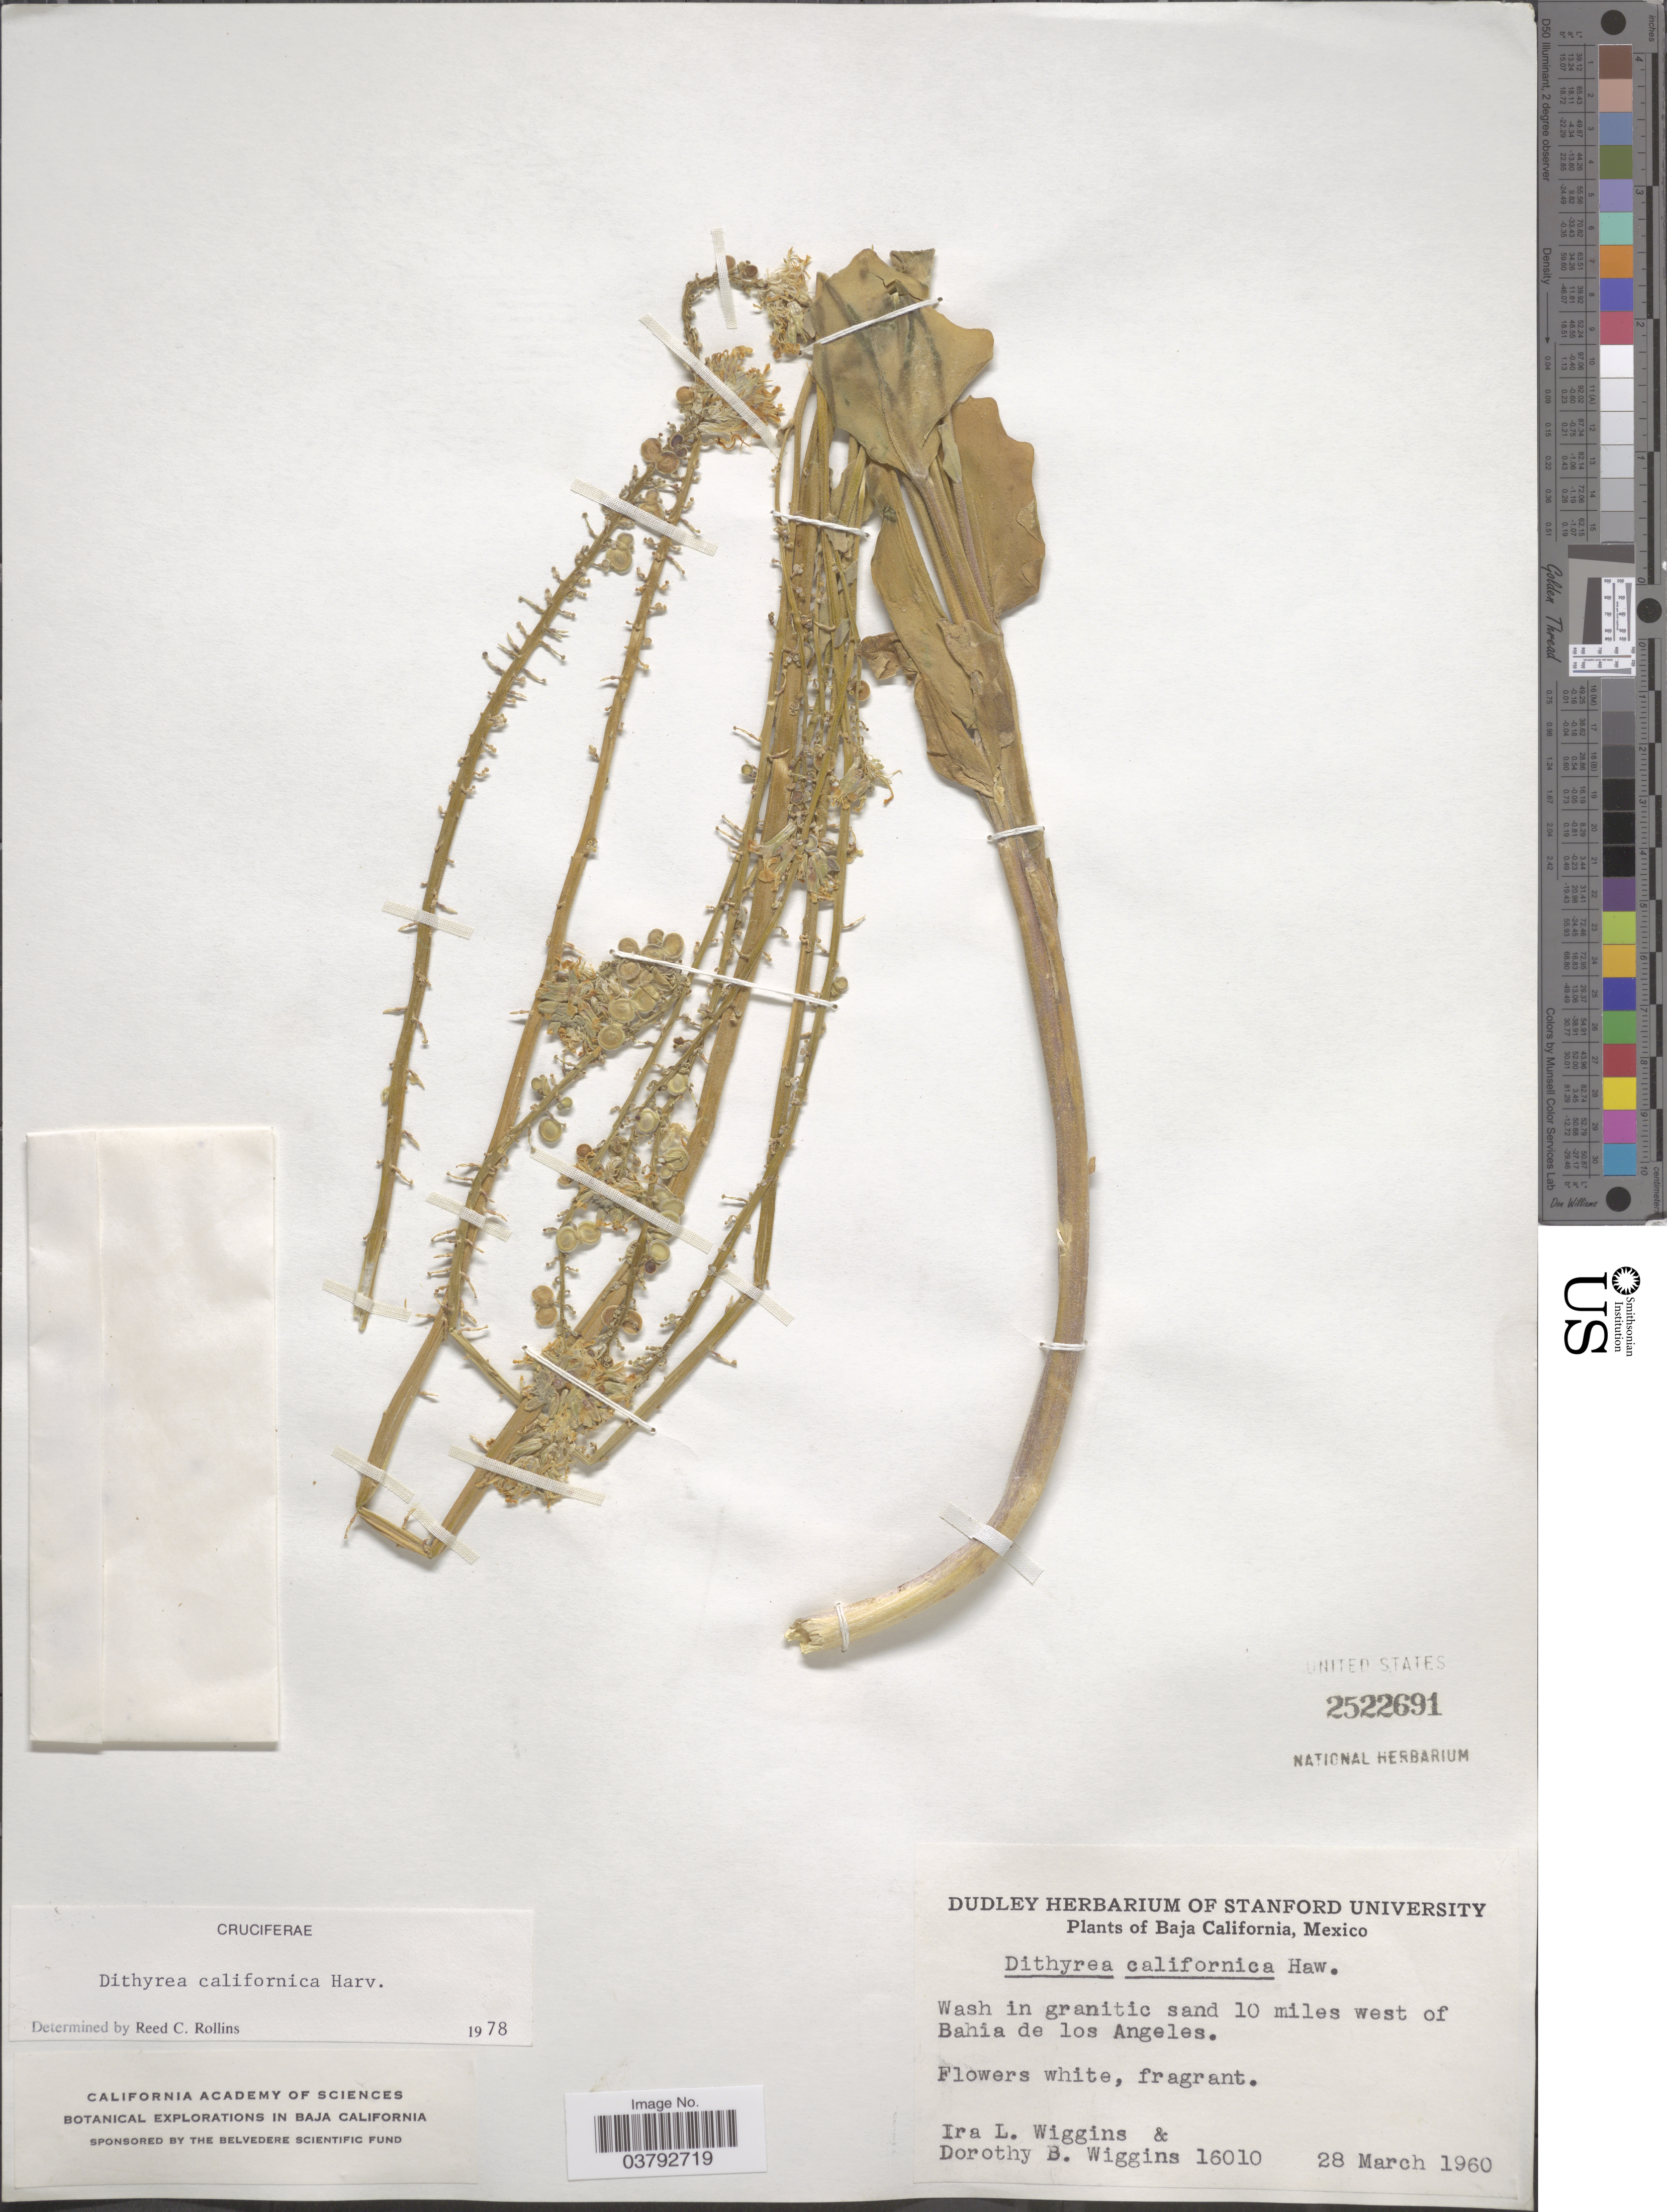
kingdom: Plantae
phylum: Tracheophyta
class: Magnoliopsida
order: Brassicales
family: Brassicaceae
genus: Dithyrea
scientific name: Dithyrea californica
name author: Harv.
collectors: I. L. Wiggins & D. B. Wiggins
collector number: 16010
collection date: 1960-03-28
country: Mexico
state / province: Baja California Norte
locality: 10 miles west of Bahia de los Angeles.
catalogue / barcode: US 2522691